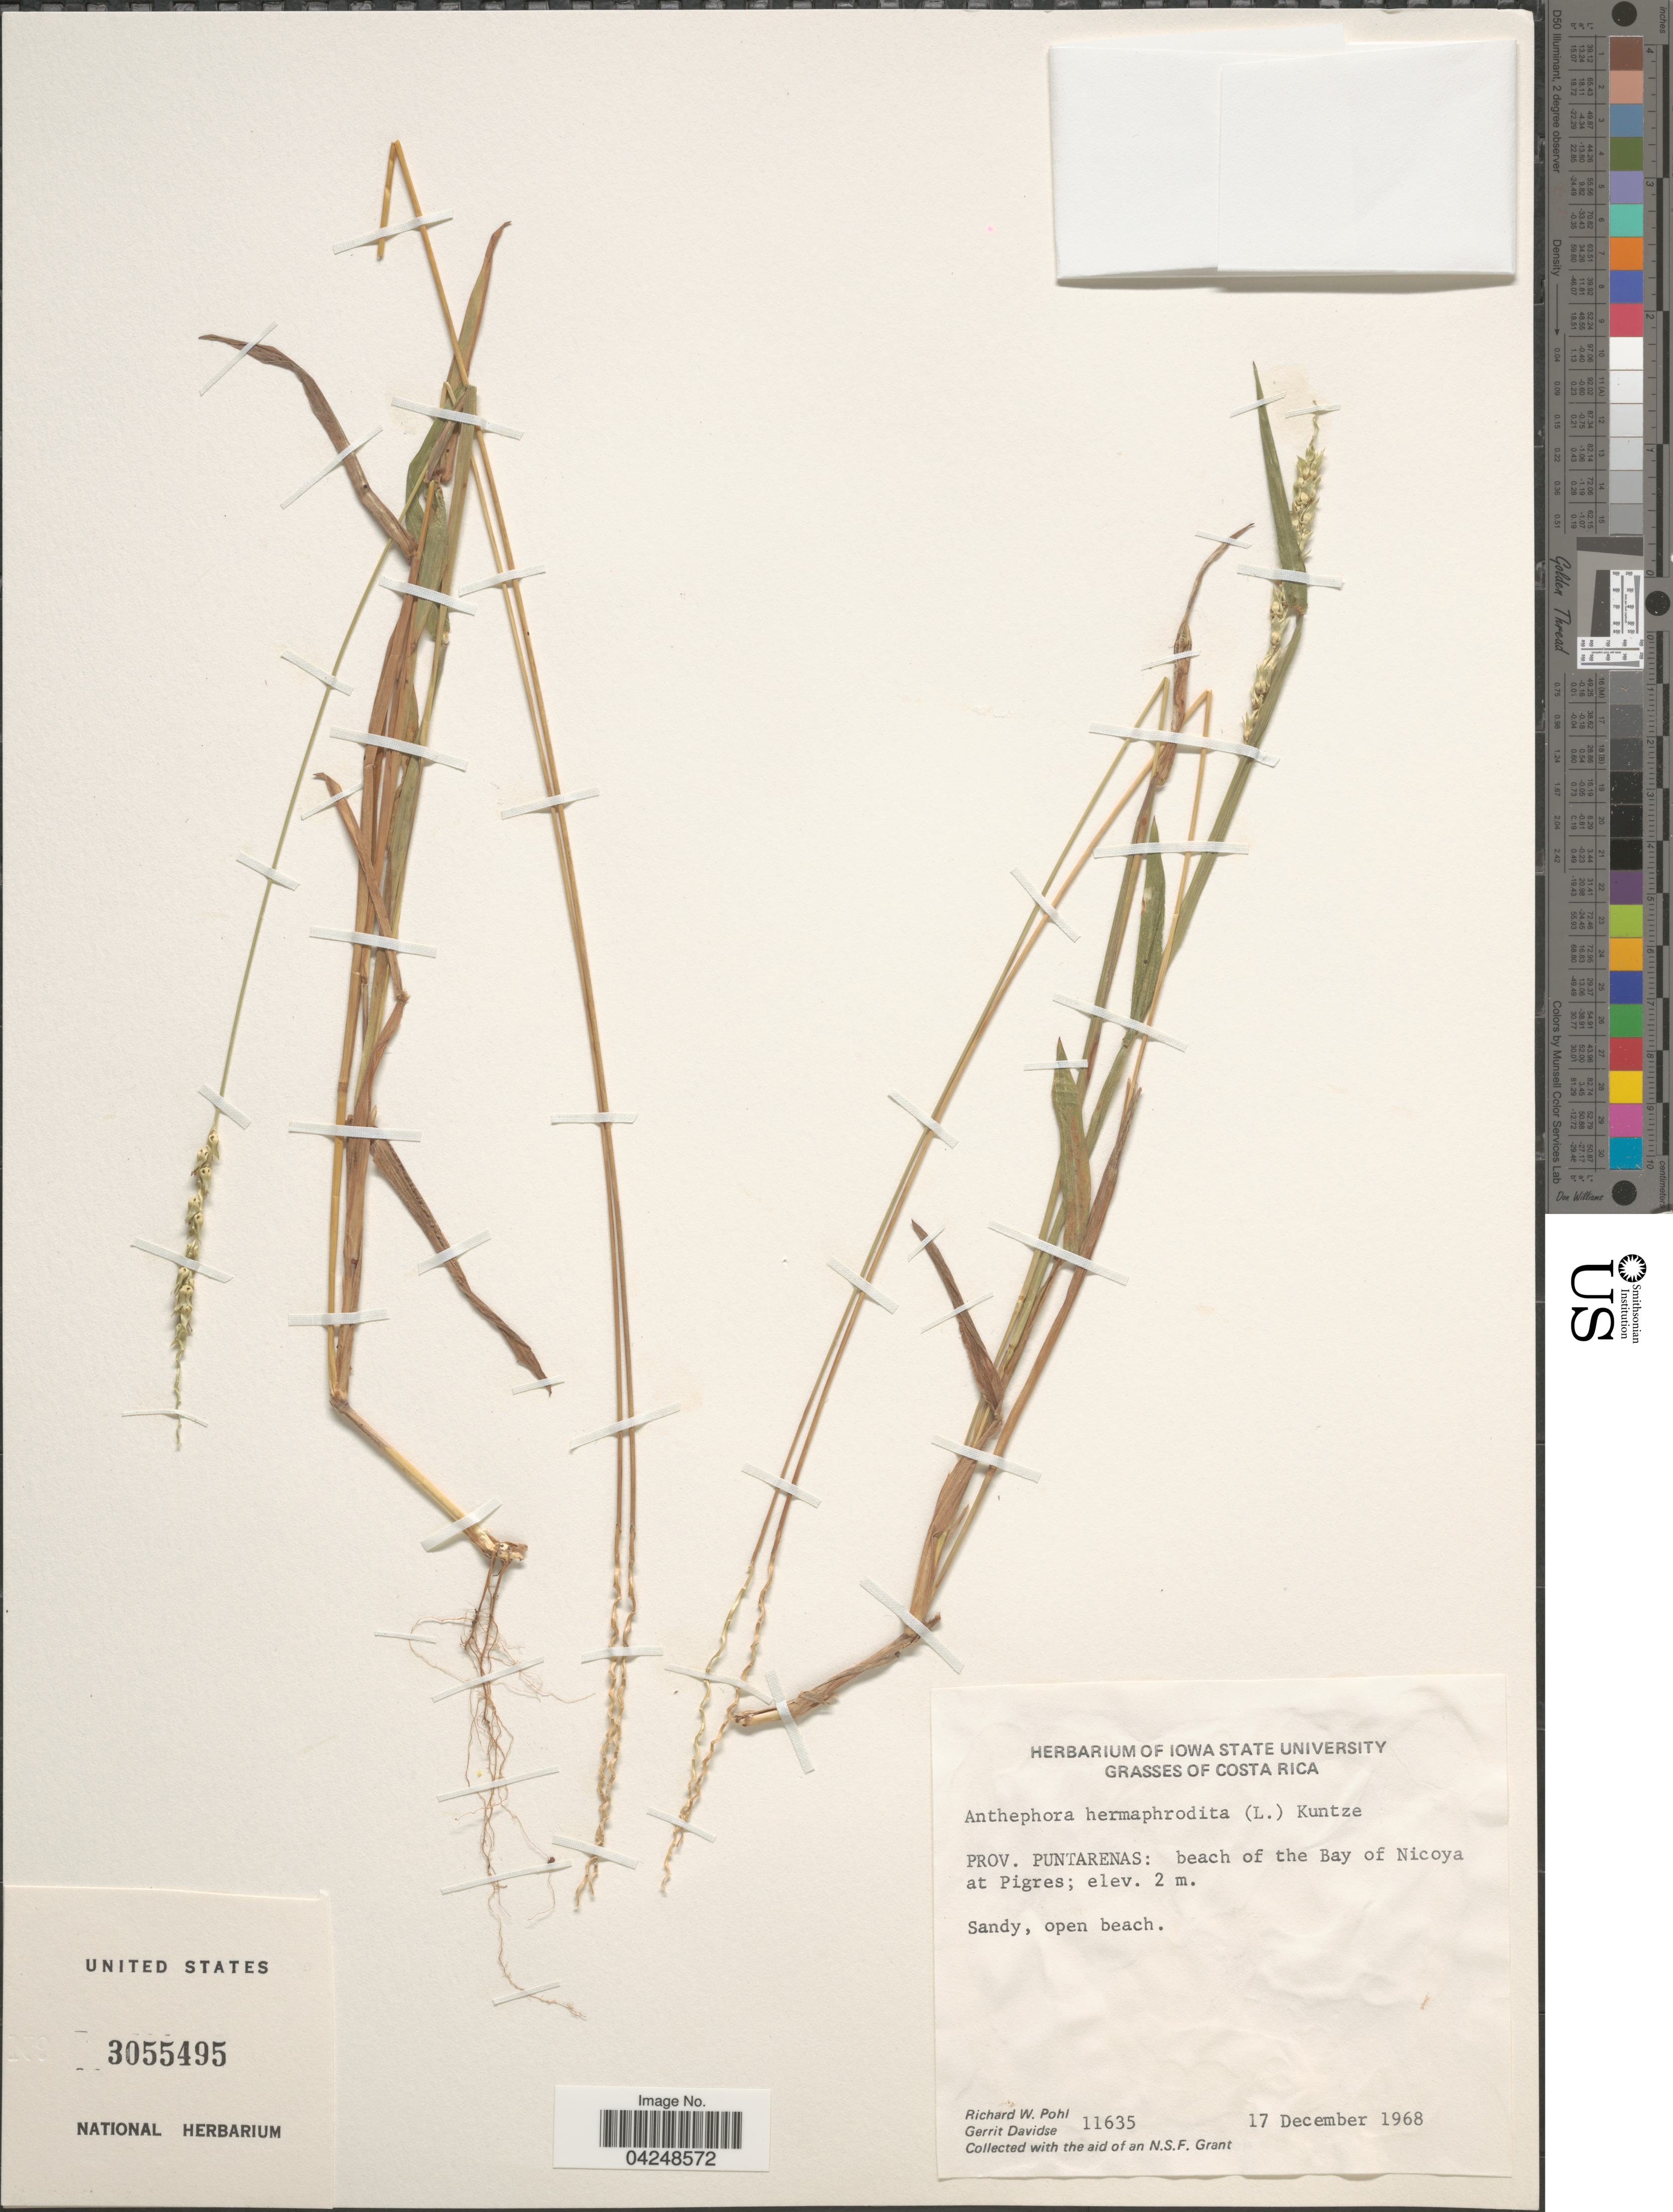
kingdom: Plantae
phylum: Tracheophyta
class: Liliopsida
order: Poales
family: Poaceae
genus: Anthephora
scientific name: Anthephora hermaphrodita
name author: (L.) Kuntze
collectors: R. W. Pohl & G. Davidse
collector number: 11635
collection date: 1968-12-17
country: Costa Rica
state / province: Puntarenas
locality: Beach of the Bay of Nicoya at Pigres.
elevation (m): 2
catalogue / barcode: US 3055495